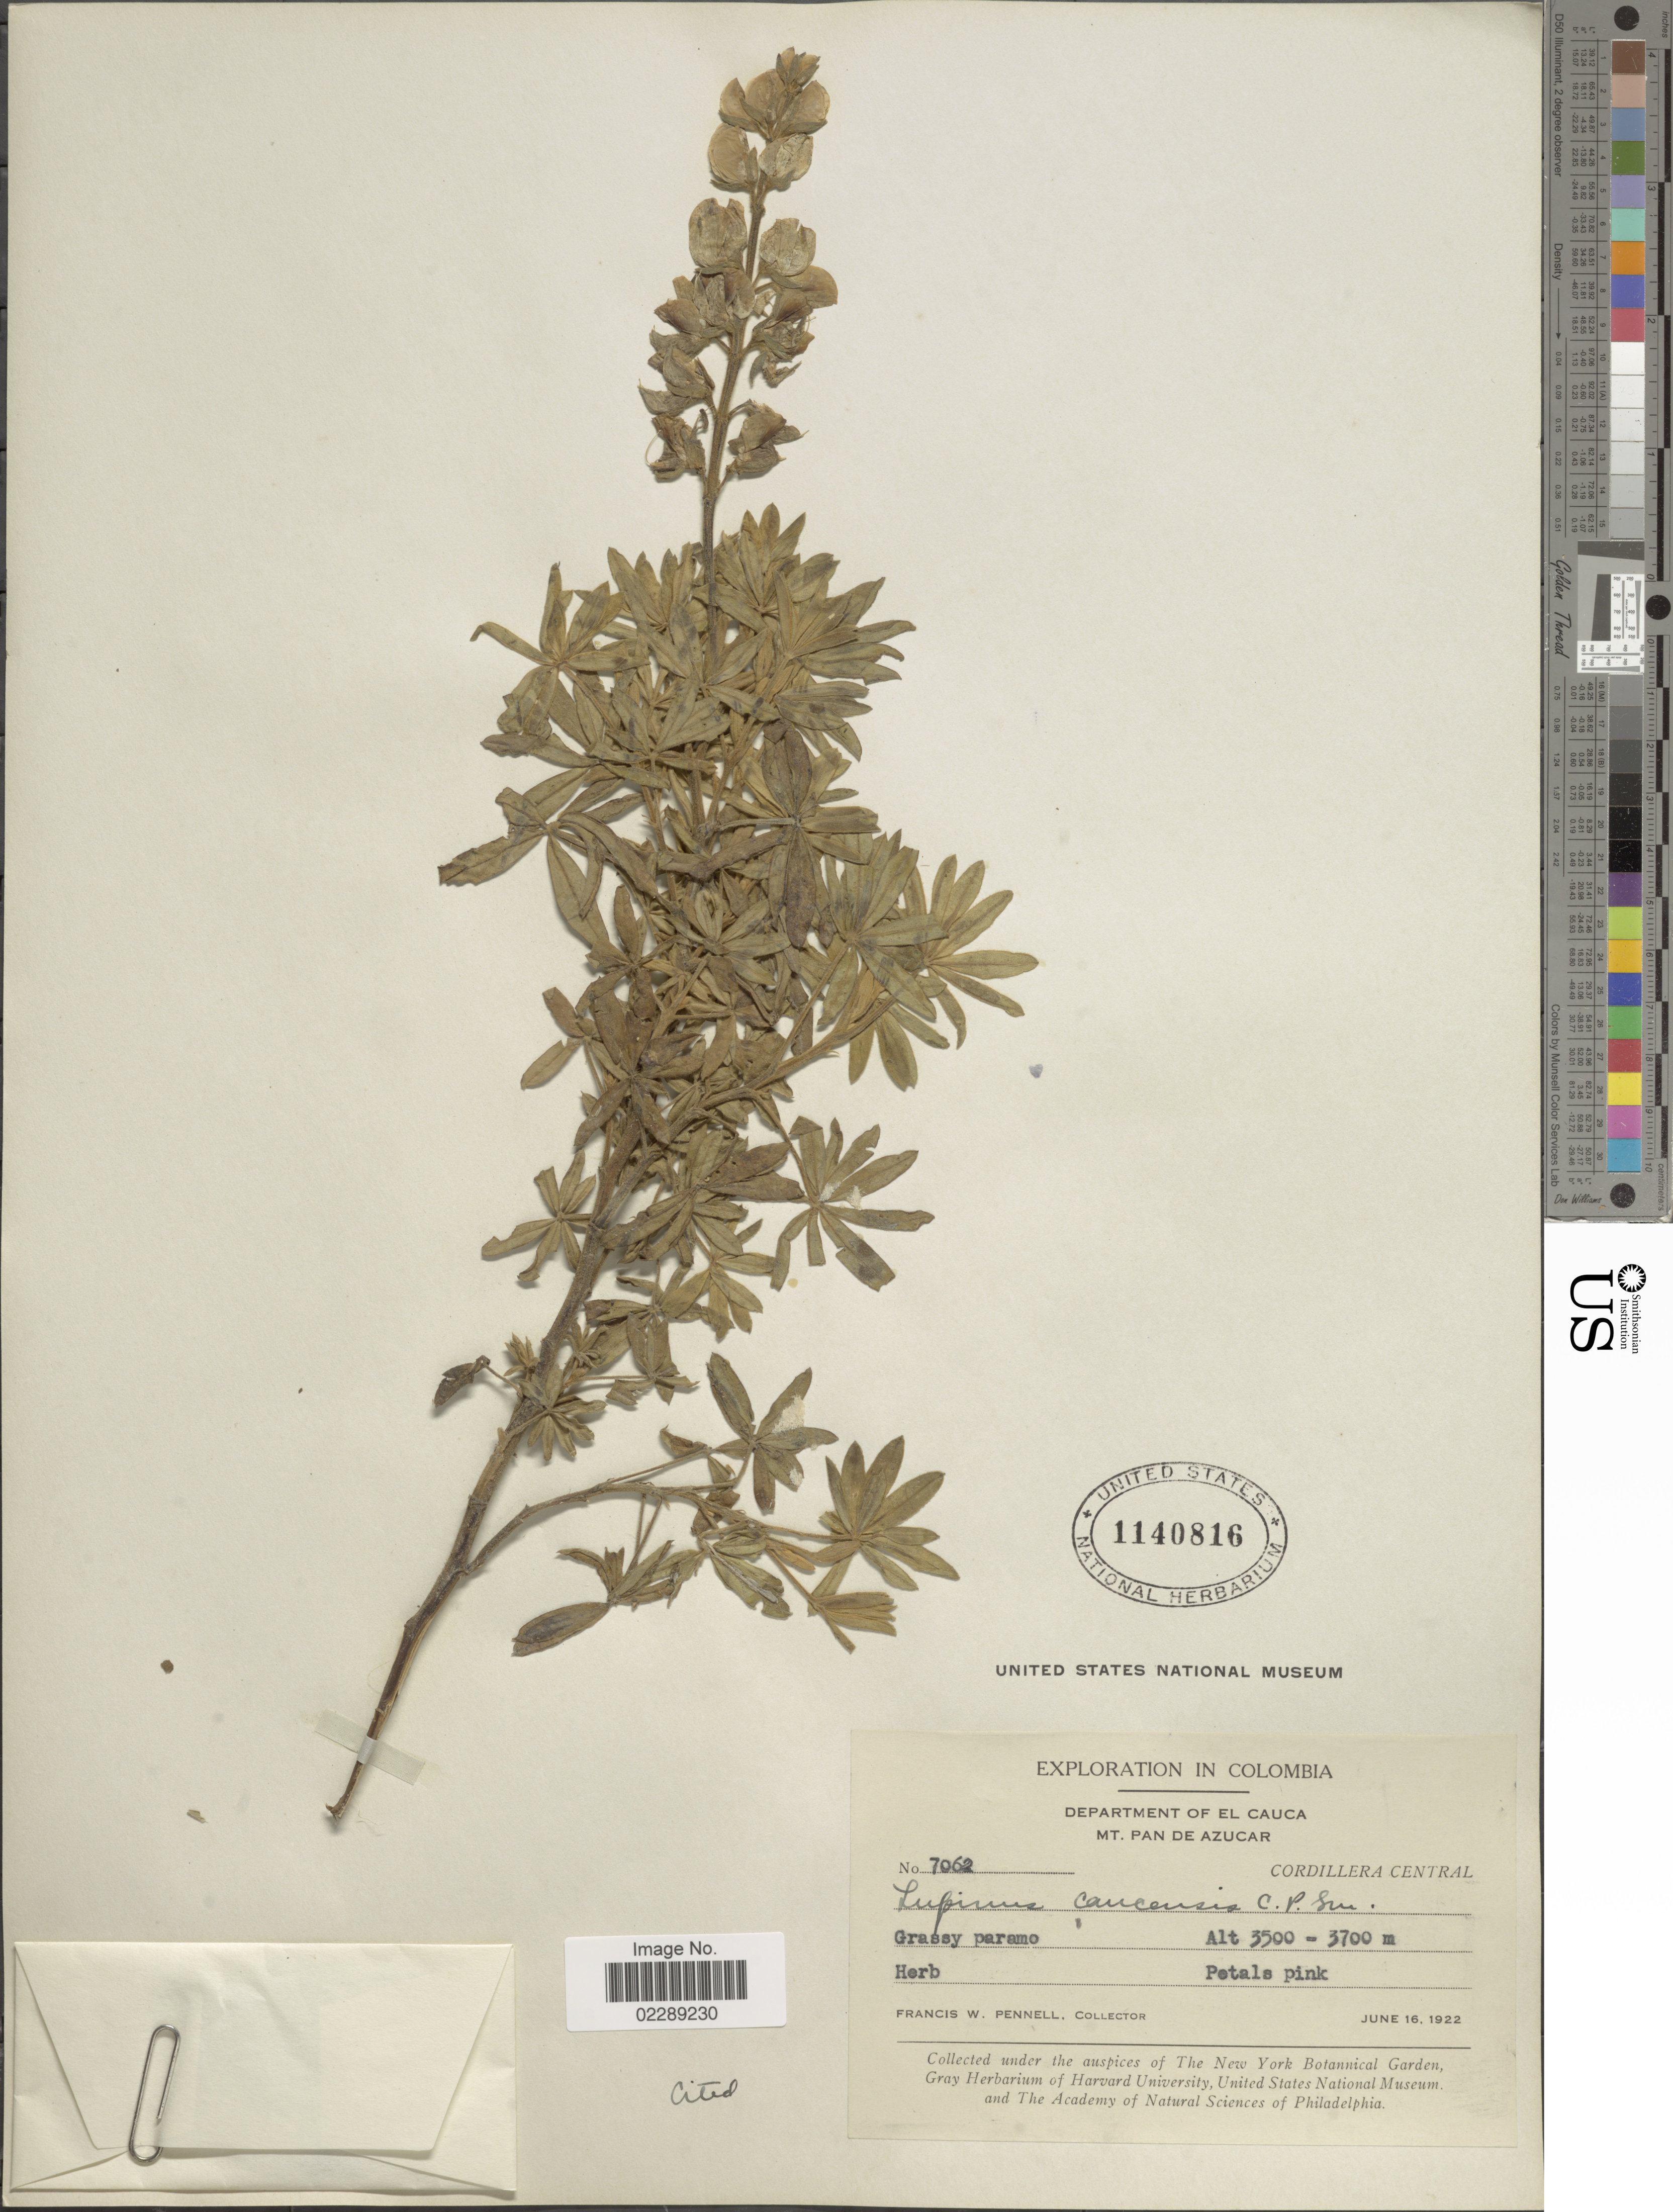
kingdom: Plantae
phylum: Tracheophyta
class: Magnoliopsida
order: Fabales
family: Fabaceae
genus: Lupinus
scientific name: Lupinus caucensis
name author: C.P. Sm.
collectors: F. W. Pennell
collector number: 7062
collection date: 1922-06-16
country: Colombia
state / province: Cauca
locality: Department of El Cauca. Mt. Pan de Azucar. Cordillera Central. Grassy paramo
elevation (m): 3500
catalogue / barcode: US 1140816